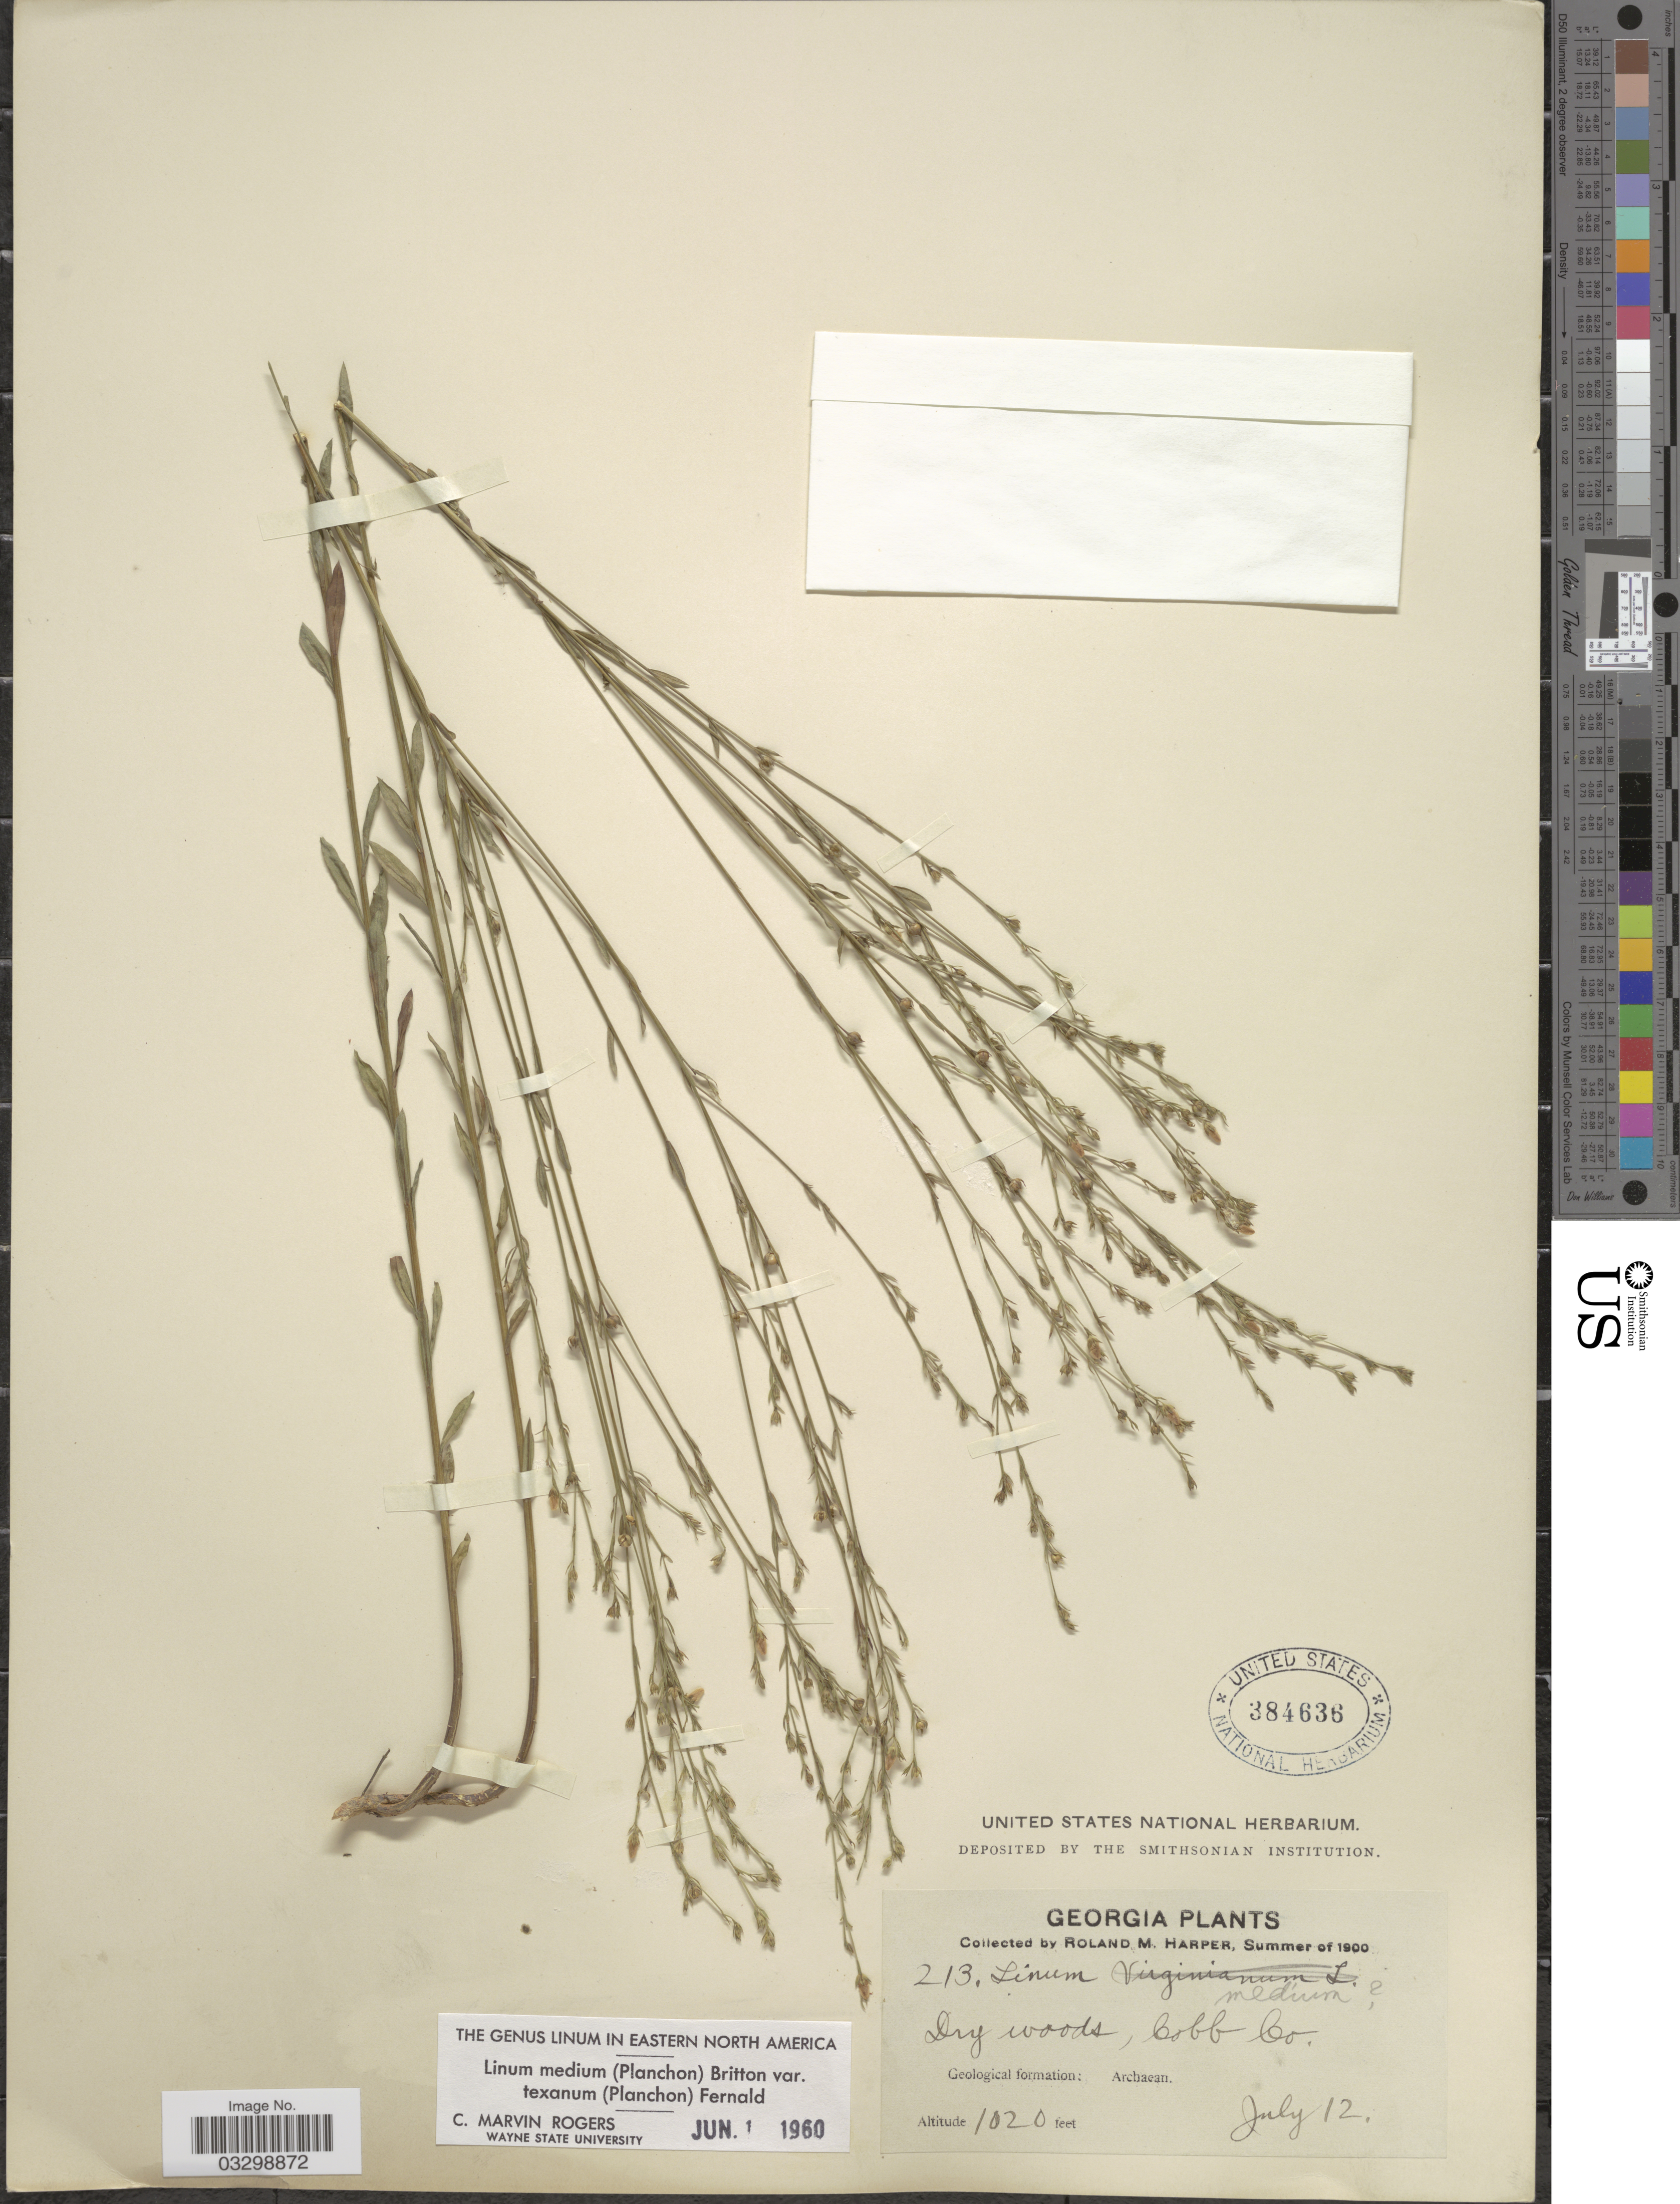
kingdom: Plantae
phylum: Tracheophyta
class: Magnoliopsida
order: Malpighiales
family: Linaceae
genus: Linum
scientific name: Linum medium var. texanum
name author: (Planch.) Fernald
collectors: R. M. Harper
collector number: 213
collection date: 1900-07-12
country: United States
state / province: Georgia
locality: Dry woods, Cobb Co. Geological formation: Archacan.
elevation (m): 311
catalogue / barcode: US 384636